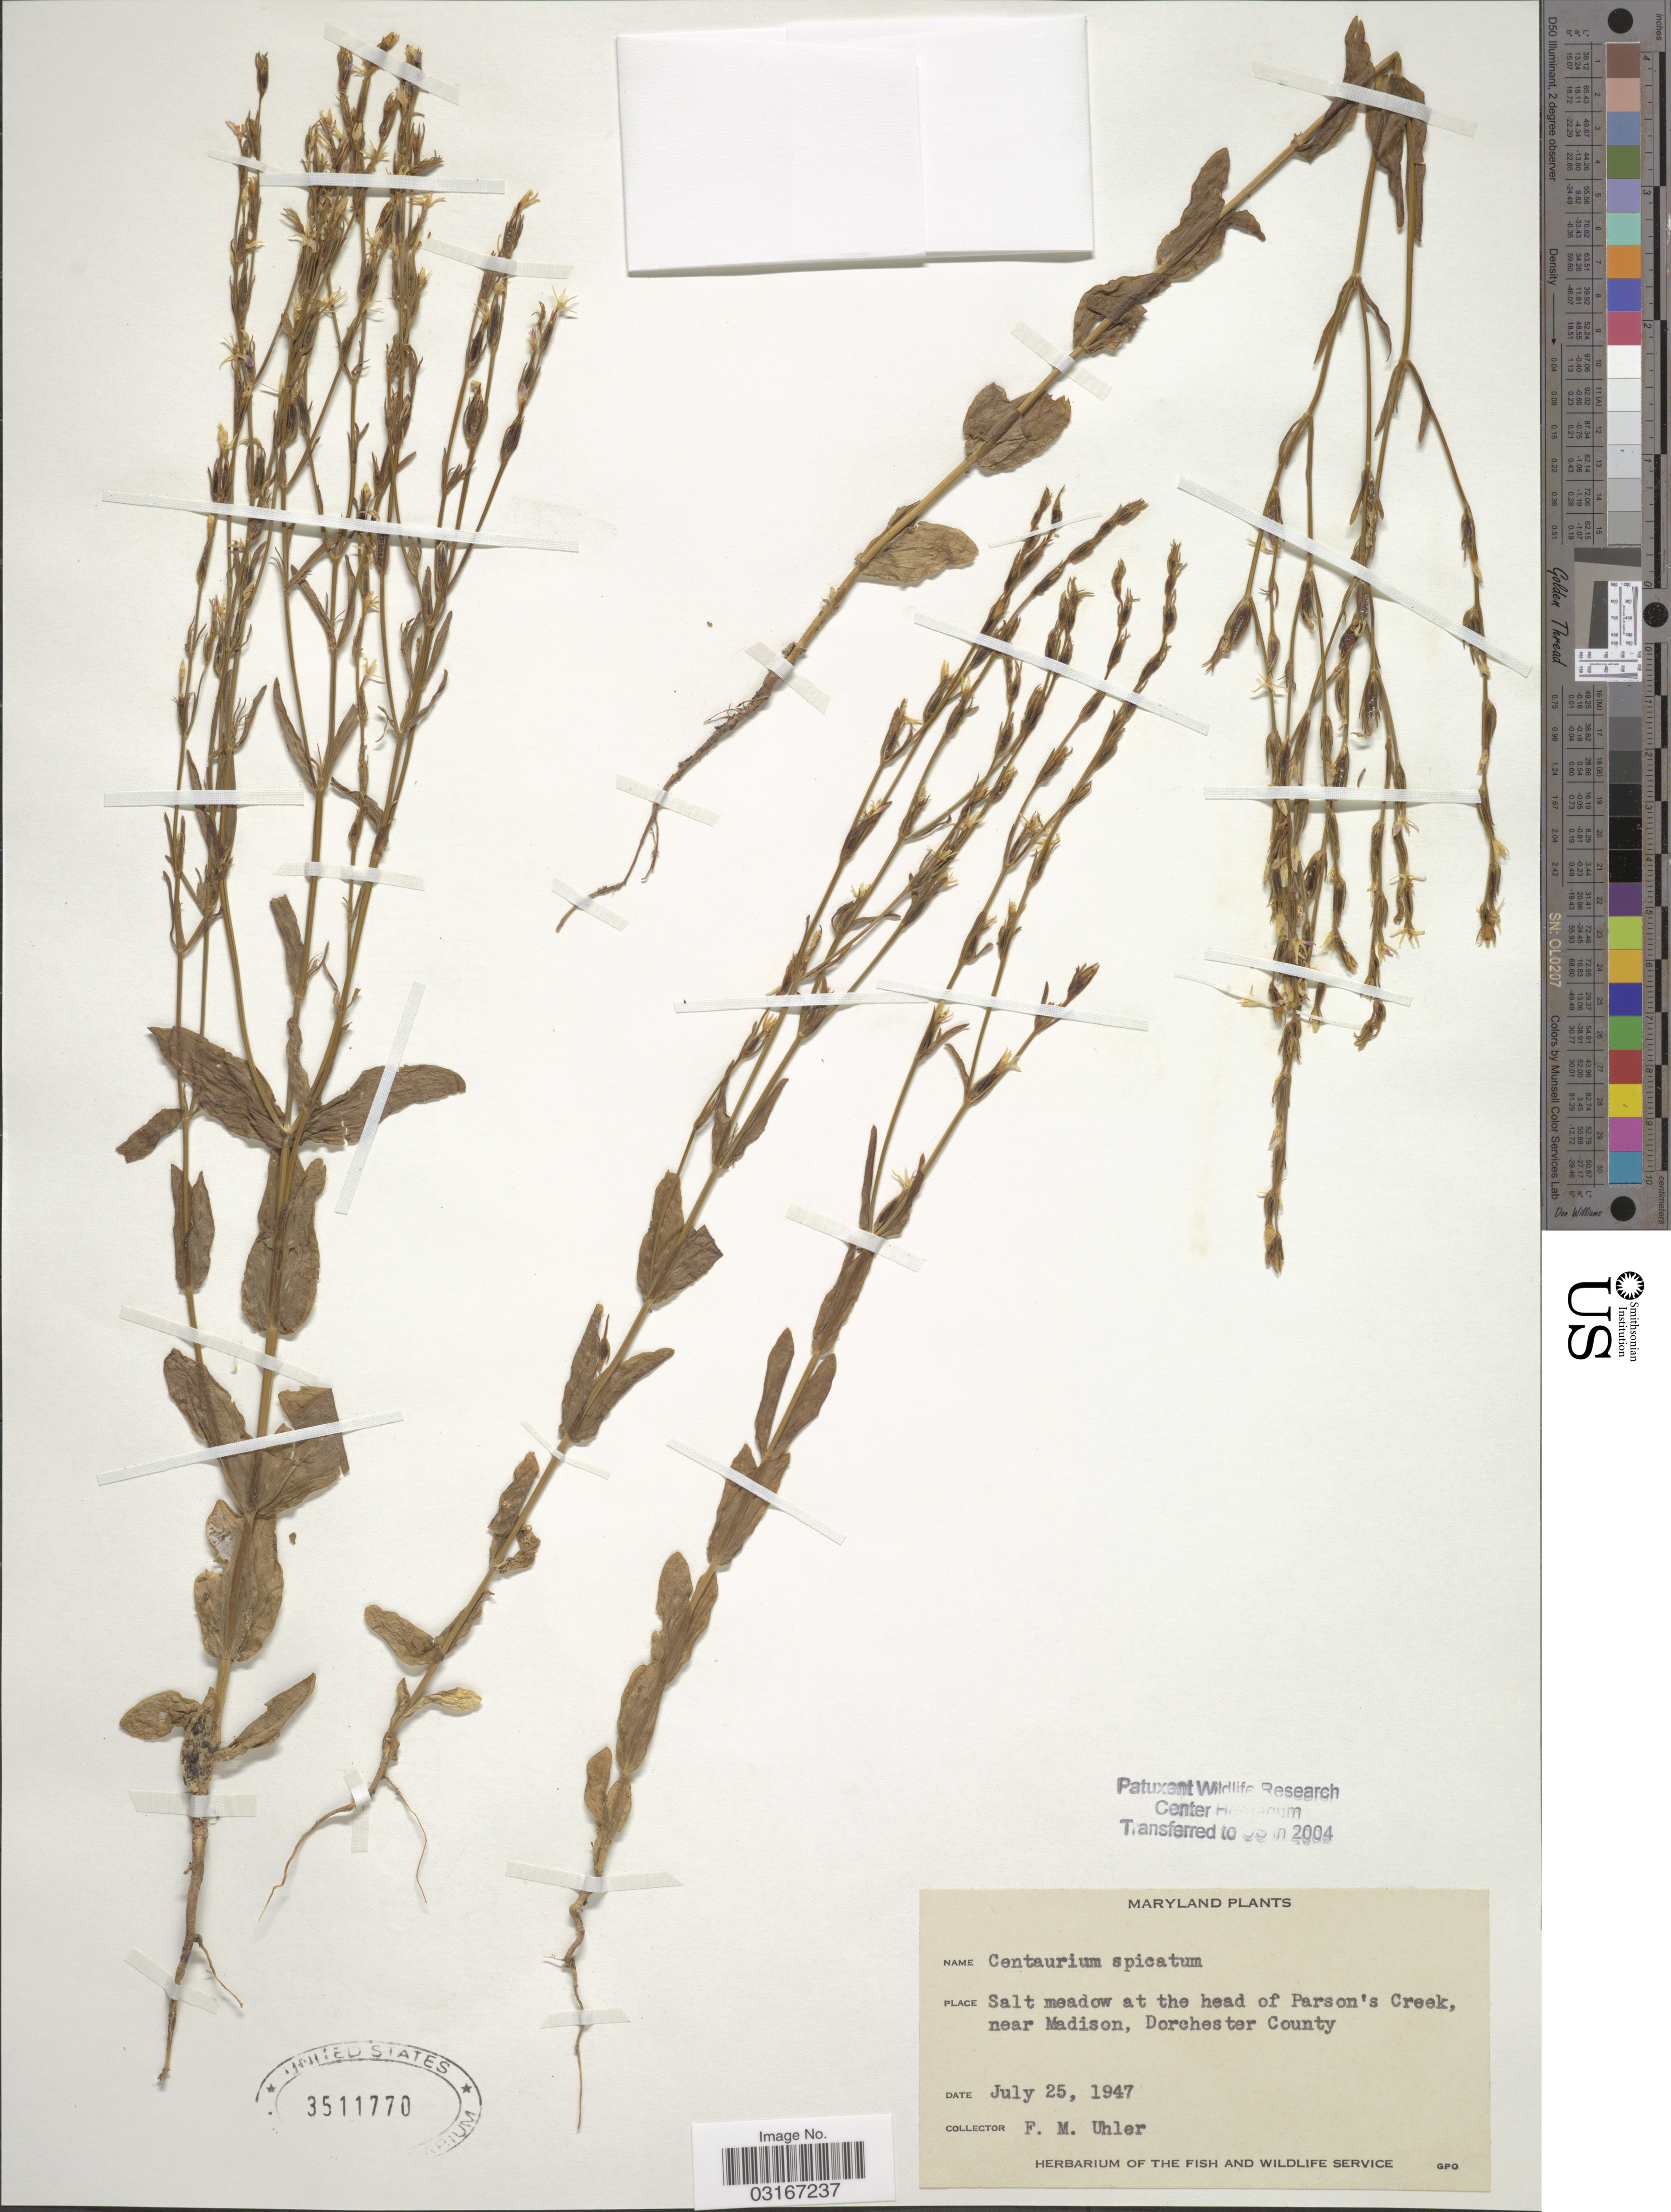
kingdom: Plantae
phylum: Tracheophyta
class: Magnoliopsida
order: Gentianales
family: Gentianaceae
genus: Centaurium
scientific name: Centaurium spicatum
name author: (L.) Fritsch ex Janch.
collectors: F. M. Uhler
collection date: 1947-07-25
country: United States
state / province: Maryland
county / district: Dorchester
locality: Salt meadow at the head of Parson's Creek, near Madison, Dorchester County.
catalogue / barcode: US 3511770